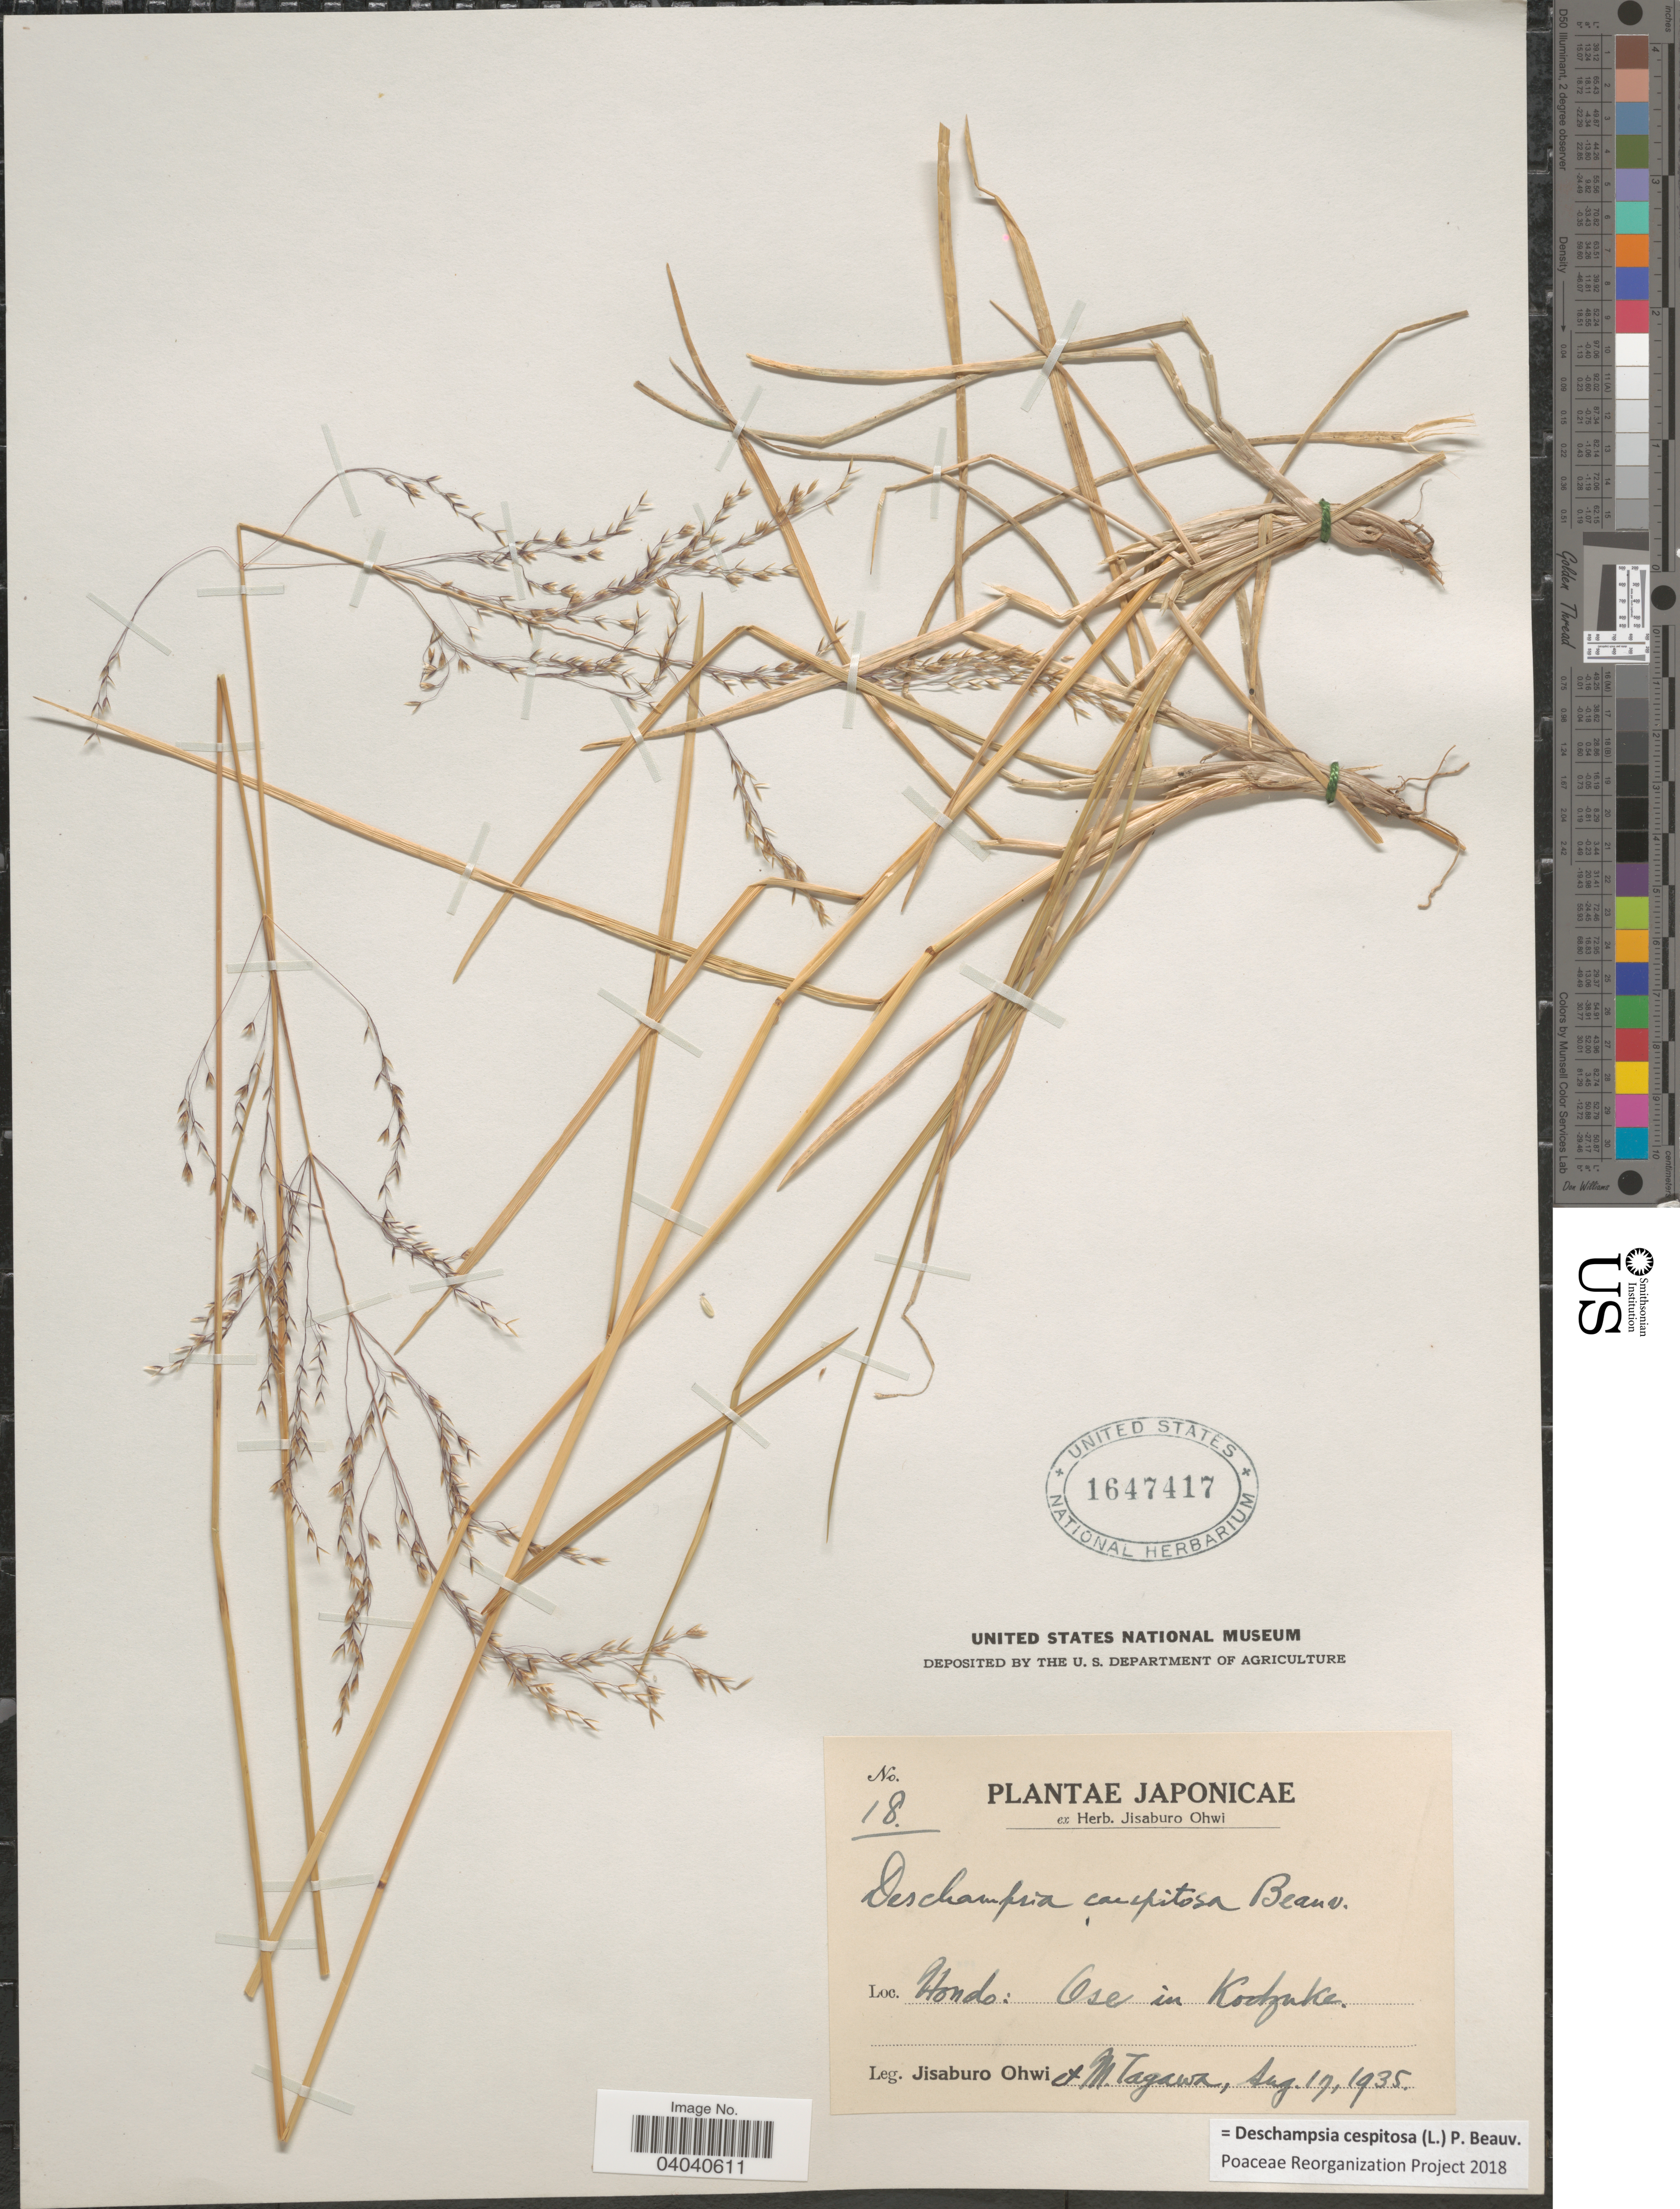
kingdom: Plantae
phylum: Tracheophyta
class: Liliopsida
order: Poales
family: Poaceae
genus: Deschampsia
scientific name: Deschampsia cespitosa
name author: (L.) P. Beauv.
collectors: J. Ohwi & M. Tagawa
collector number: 18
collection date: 1935-08-17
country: Japan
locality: Japonicae. Hondo: Ose in Kodzuke.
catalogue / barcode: US 1647417